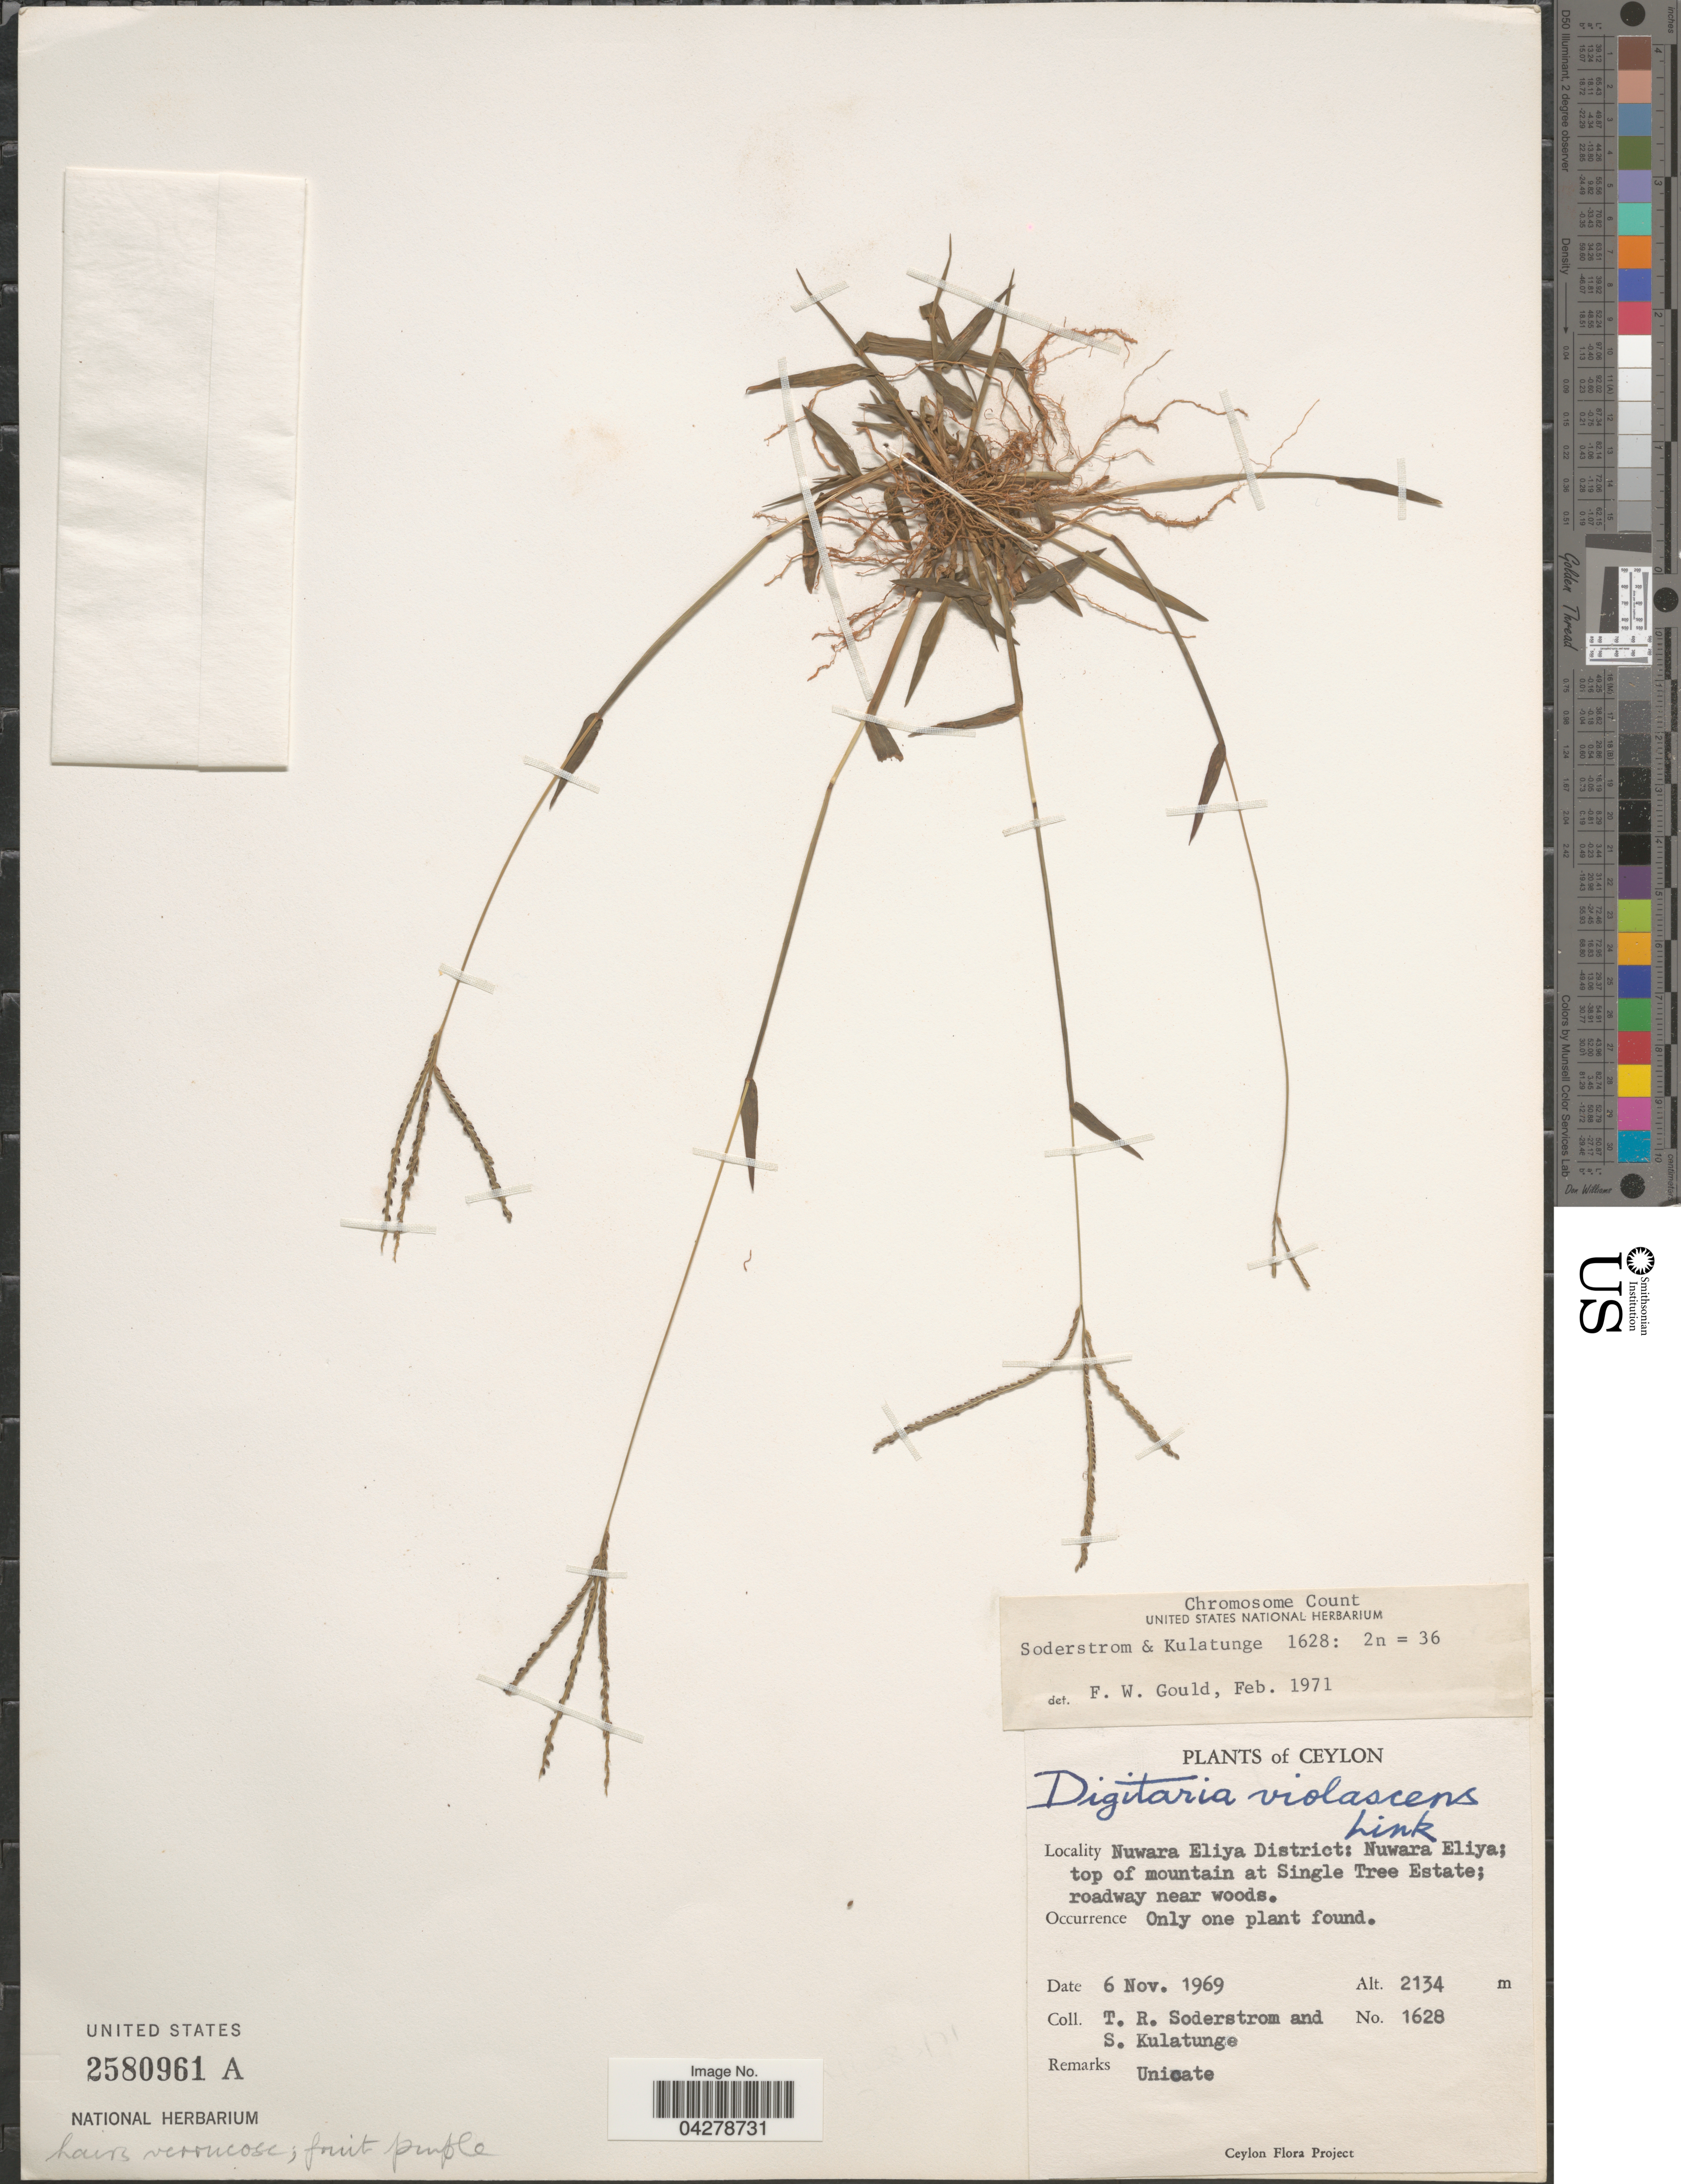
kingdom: Plantae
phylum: Tracheophyta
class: Liliopsida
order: Poales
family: Poaceae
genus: Digitaria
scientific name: Digitaria violascens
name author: Link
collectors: T. R. Soderstrom & S. Kulatunge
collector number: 1628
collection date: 1969-11-06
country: Sri Lanka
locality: Ceylon. Nuwara Eliya District: Nuwara Eliya; top of mountain at Single Tree Estate; roadway near woods.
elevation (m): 2134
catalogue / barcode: US 2580961A